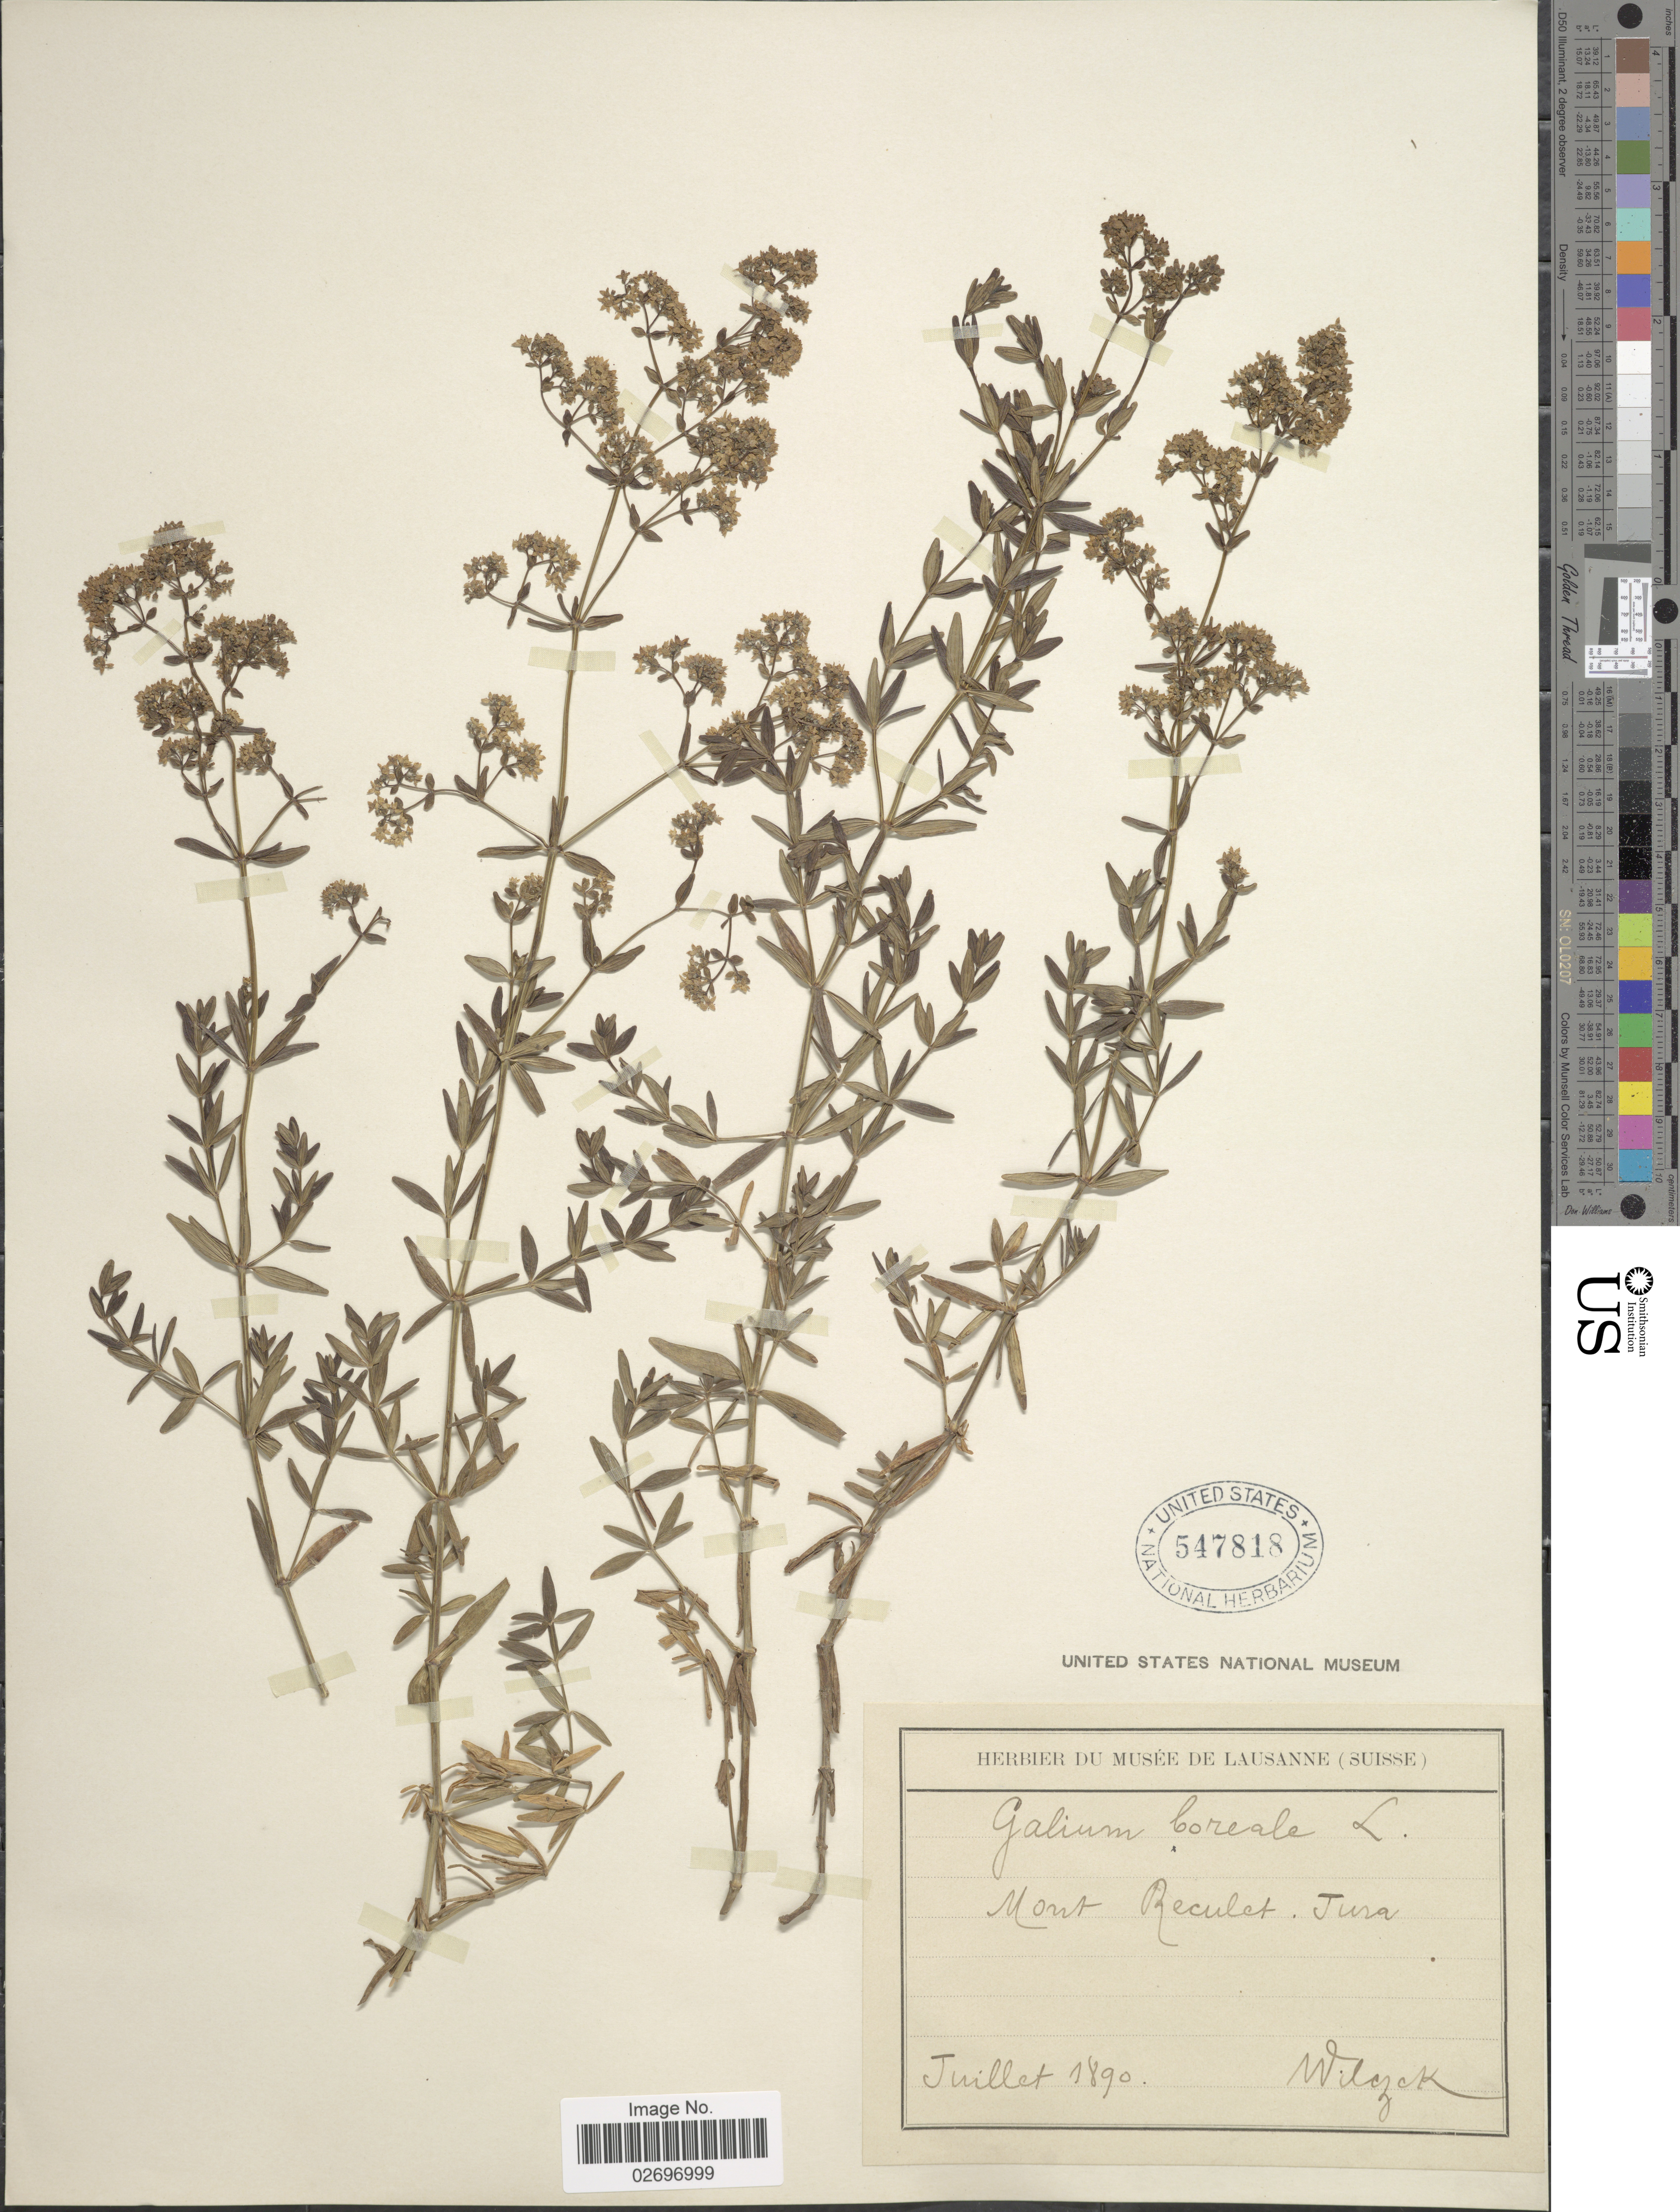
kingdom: Plantae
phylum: Tracheophyta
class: Magnoliopsida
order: Gentianales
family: Rubiaceae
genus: Galium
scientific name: Galium boreale L.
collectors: Wilczek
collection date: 1890-07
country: France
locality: Mont Reculet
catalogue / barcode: US 547818